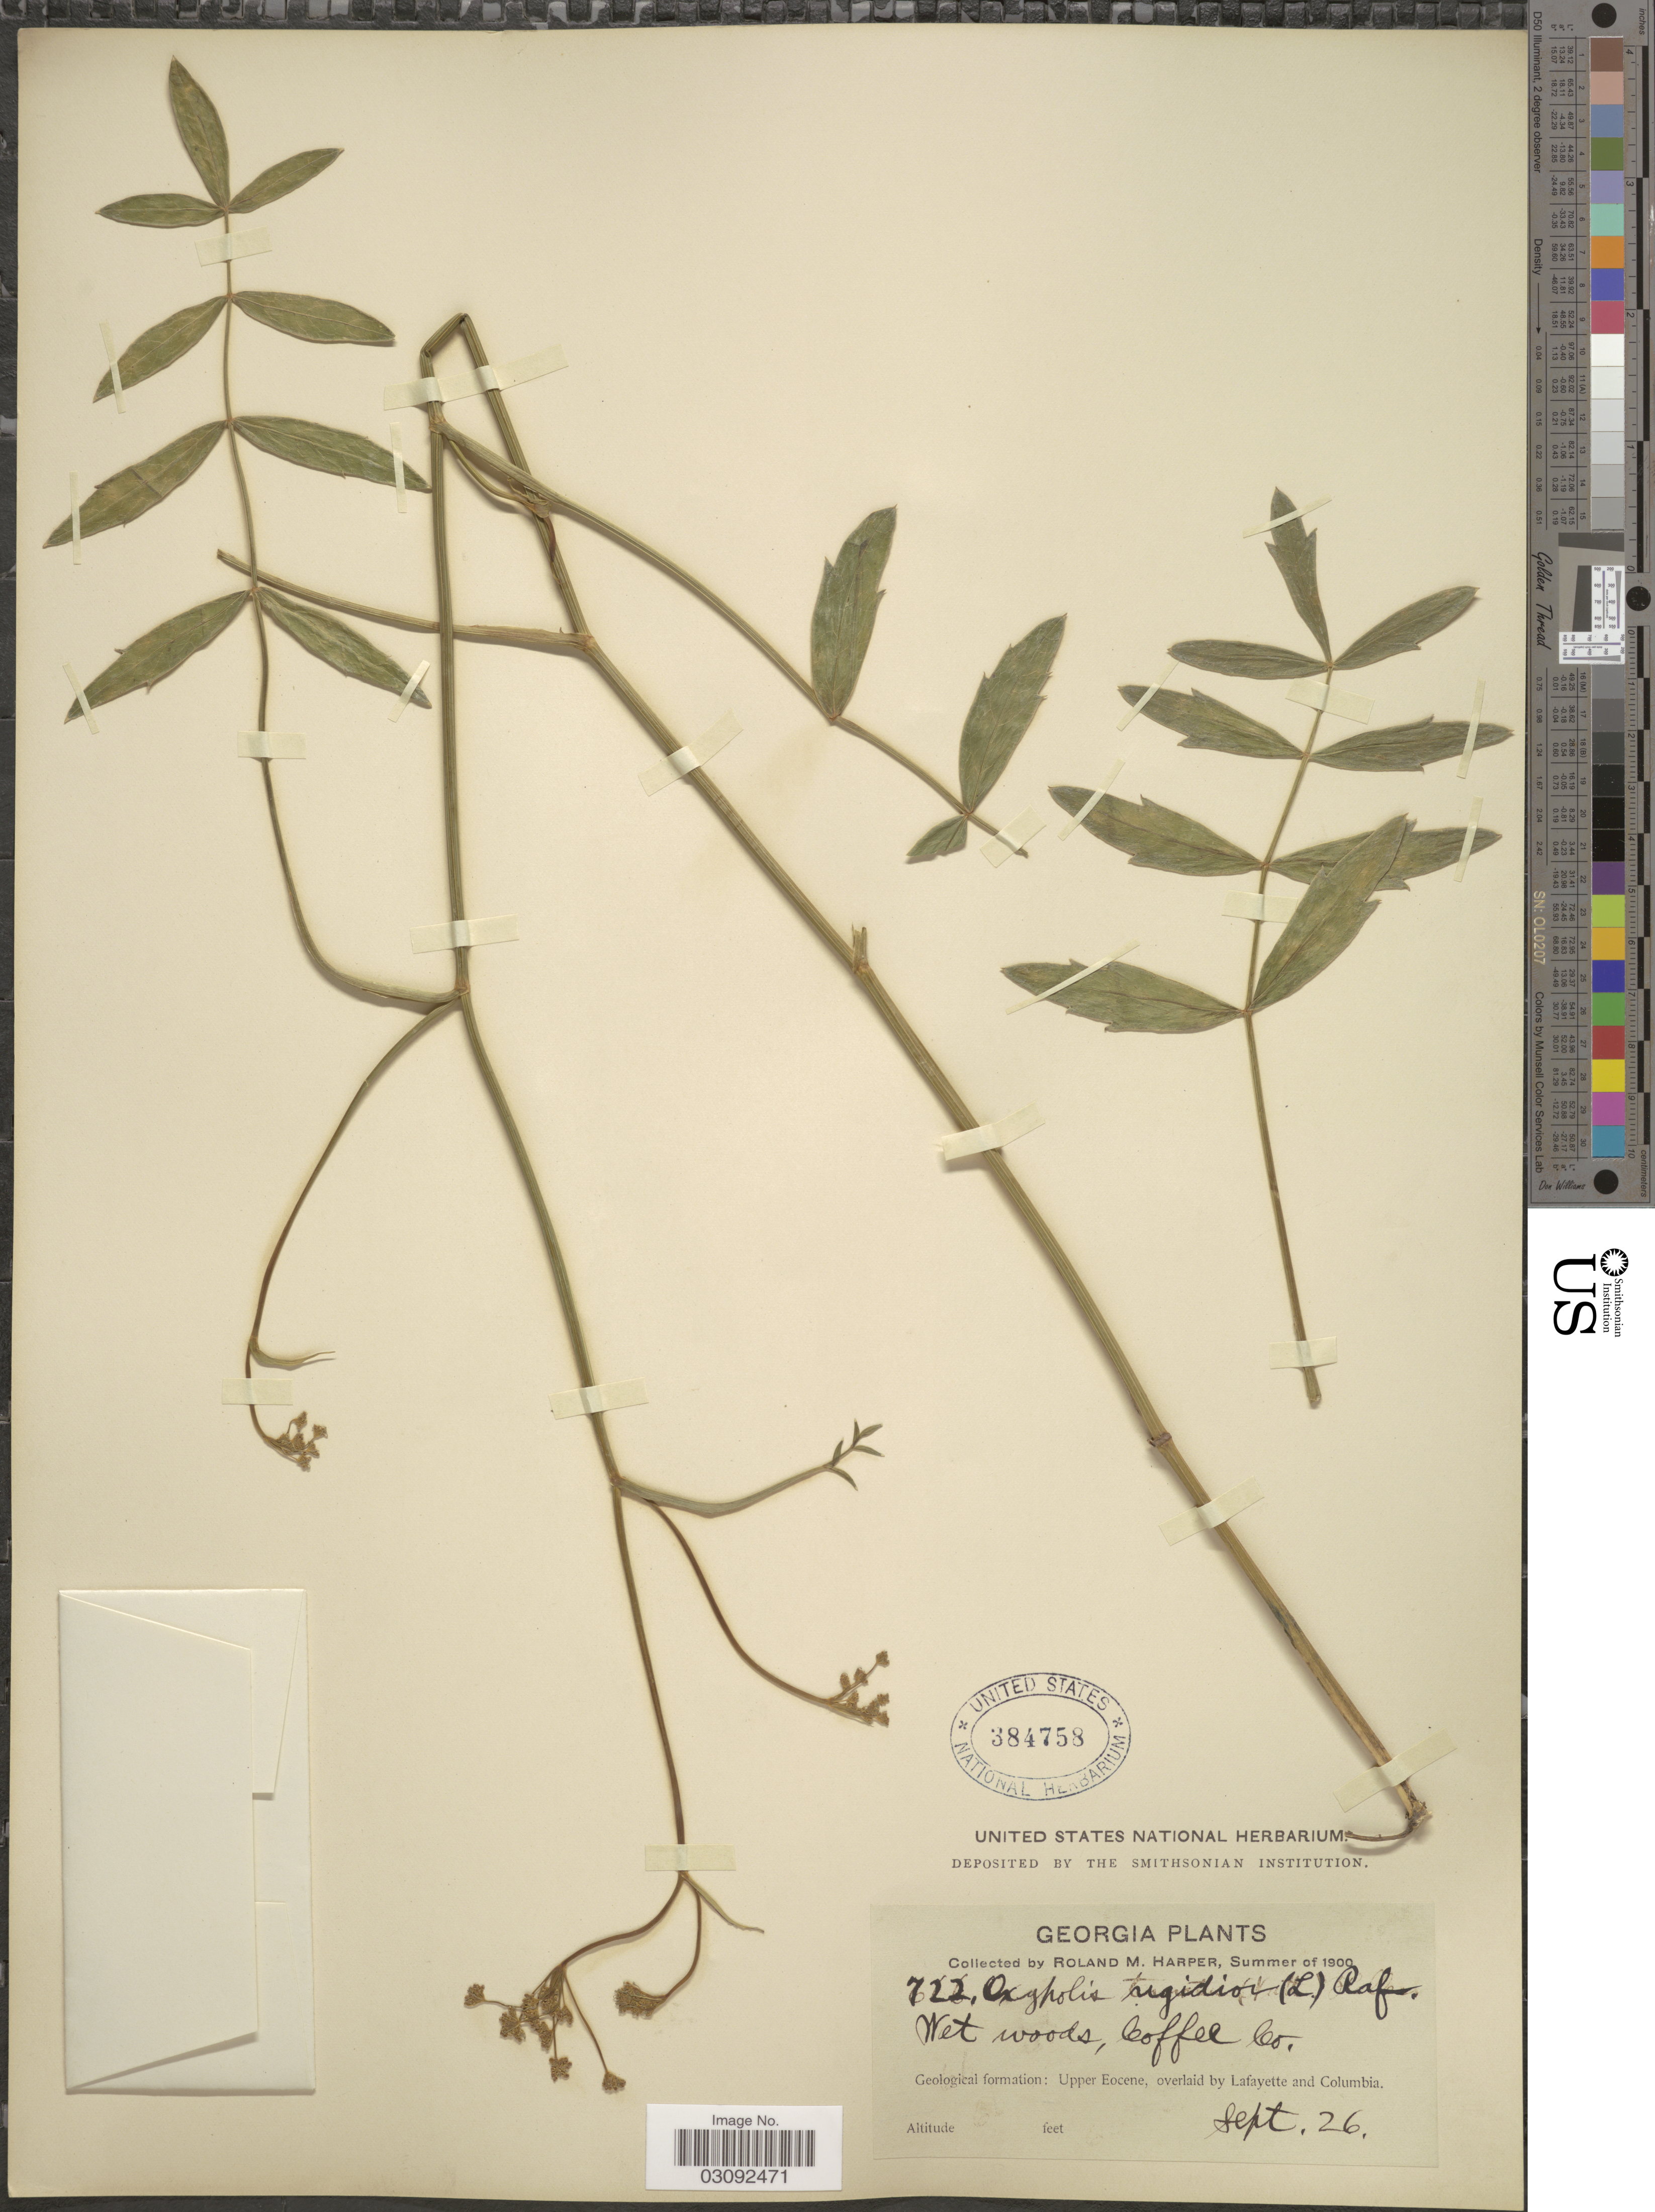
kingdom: Plantae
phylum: Tracheophyta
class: Magnoliopsida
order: Apiales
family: Apiaceae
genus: Oxypolis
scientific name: Oxypolis rigidior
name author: (L.) Raf.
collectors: R. M. Harper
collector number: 722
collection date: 1900-09-26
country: United States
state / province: Georgia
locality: Coffe Co. Geological formation: Upper Eocene, overlaid by Lafayette and Columbia.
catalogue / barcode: US 384758